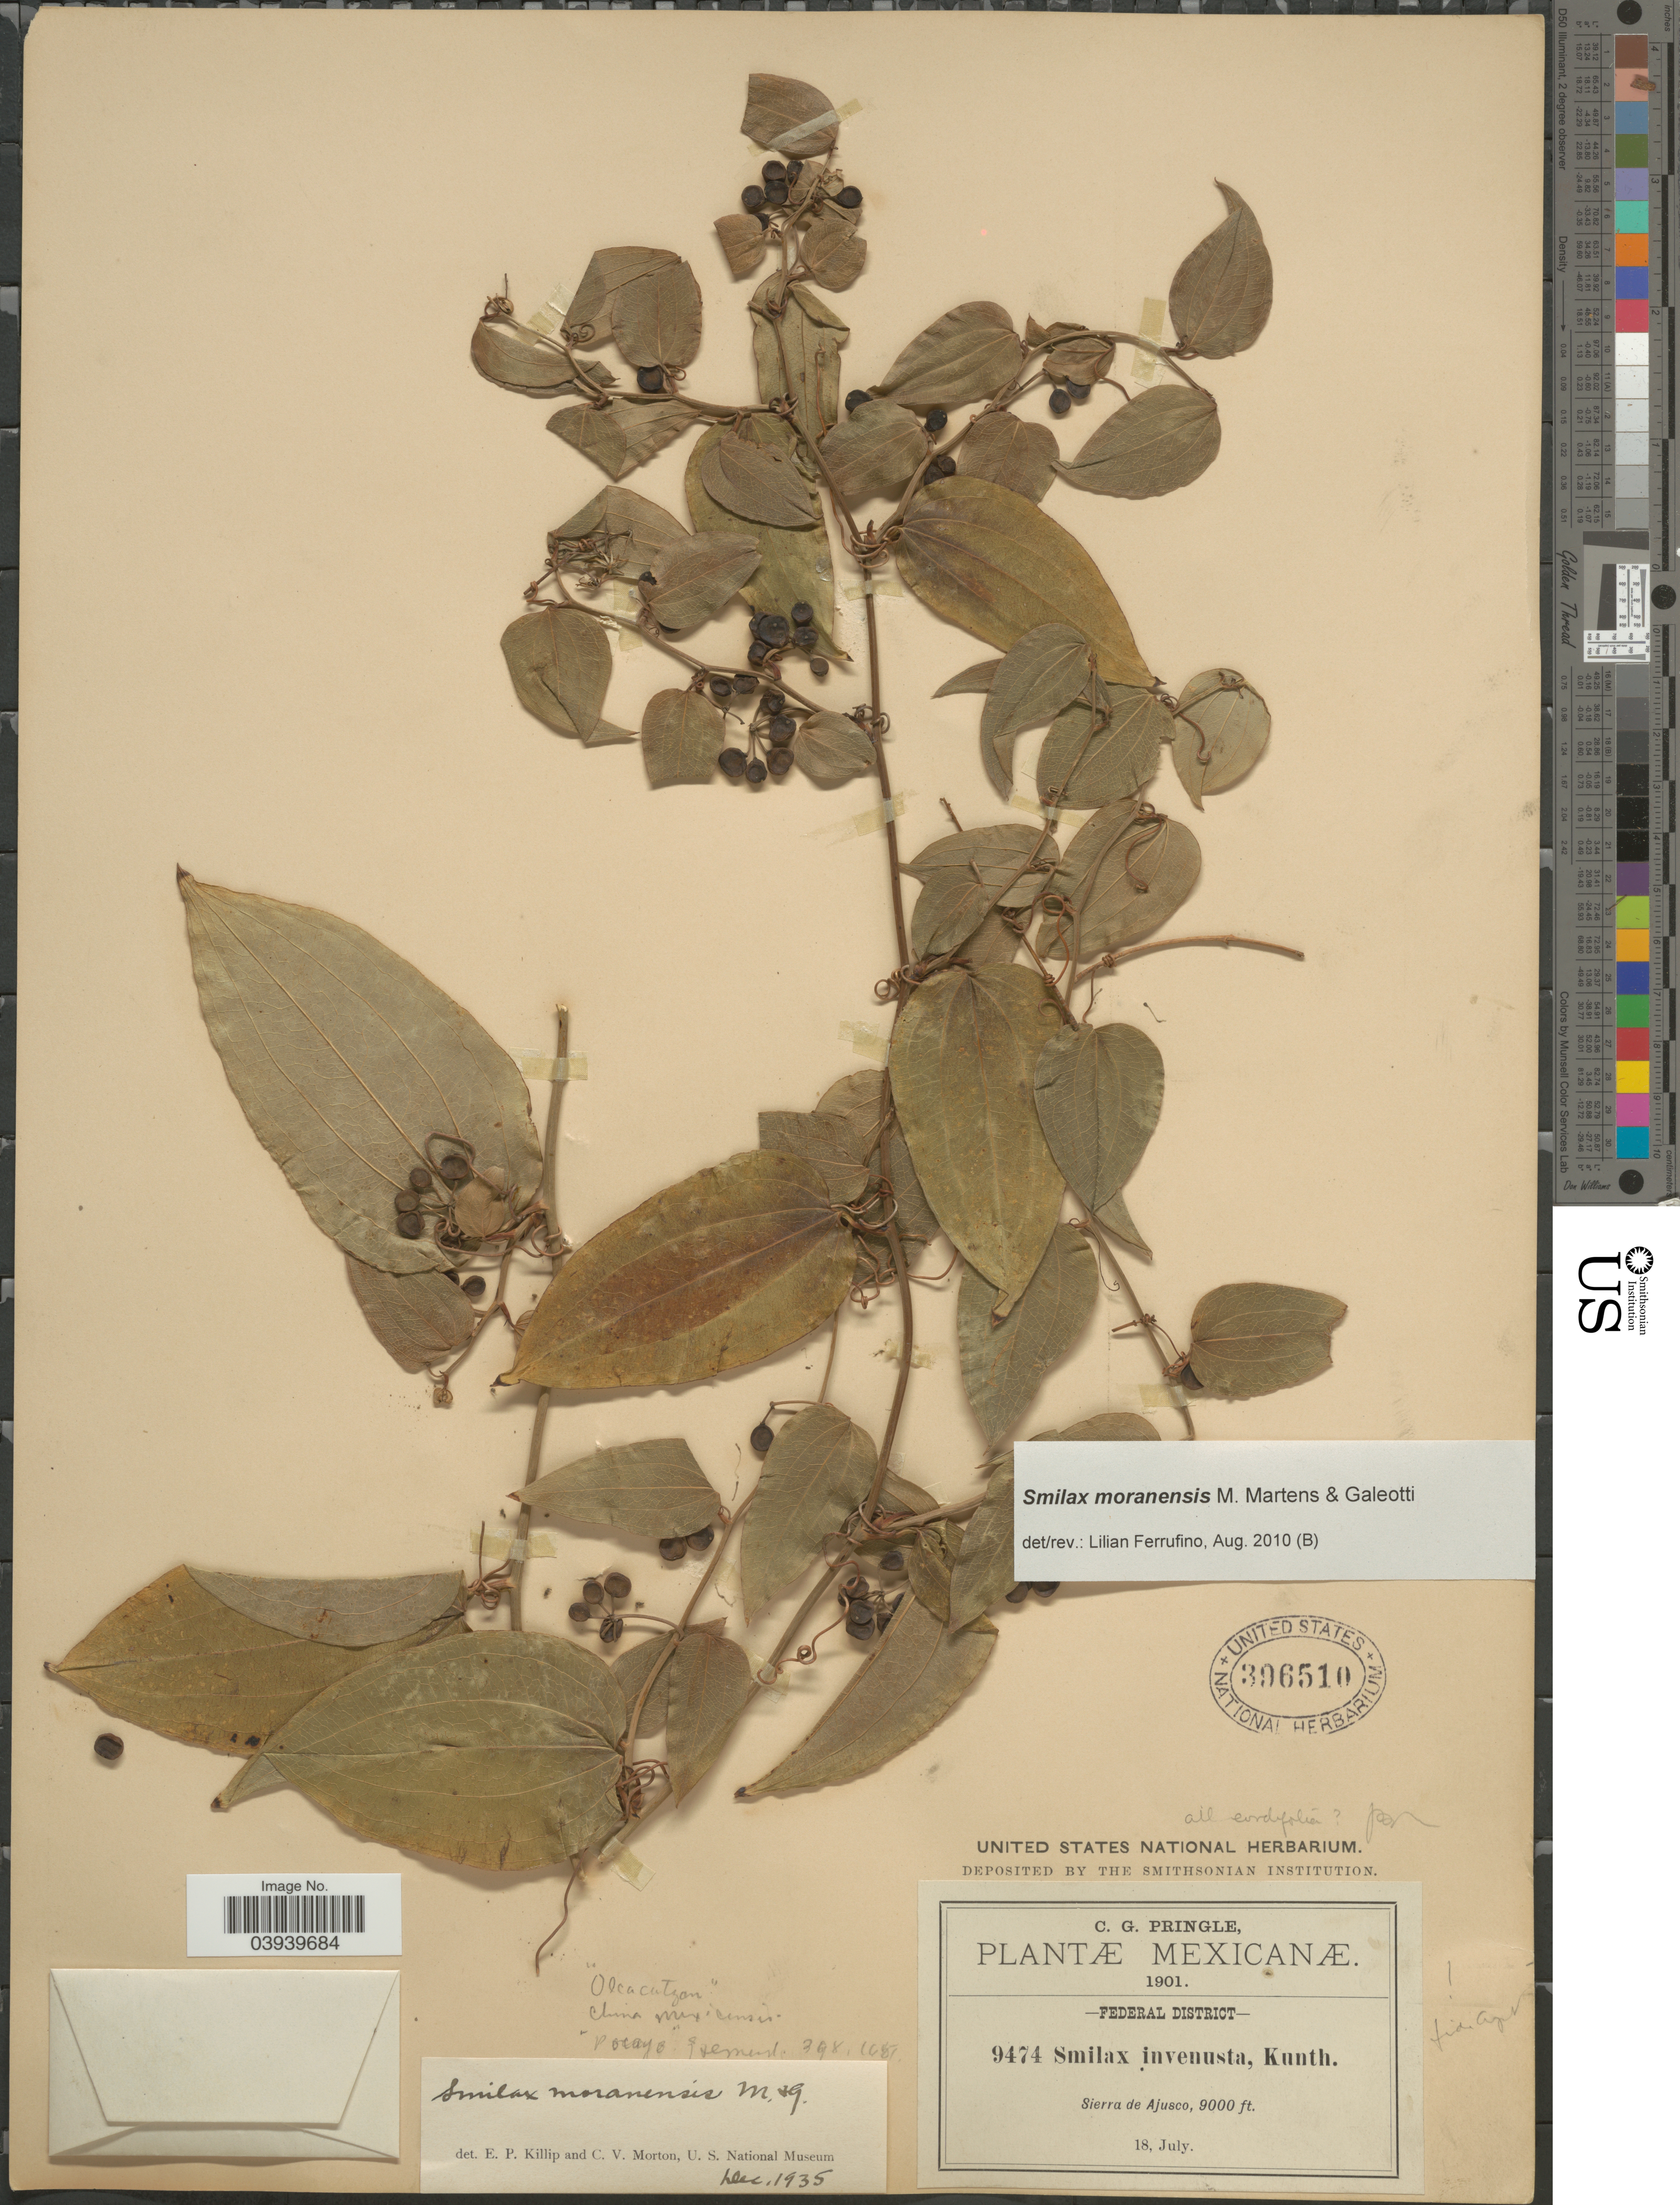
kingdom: Plantae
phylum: Tracheophyta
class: Liliopsida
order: Liliales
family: Smilacaceae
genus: Smilax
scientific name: Smilax moranensis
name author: M. Martens & Galeotti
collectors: C. G. Pringle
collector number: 9474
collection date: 1901-07-18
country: Mexico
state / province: Distrito Federal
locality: Federal District. Sierra de Ajusco.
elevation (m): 2743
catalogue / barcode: US 396510